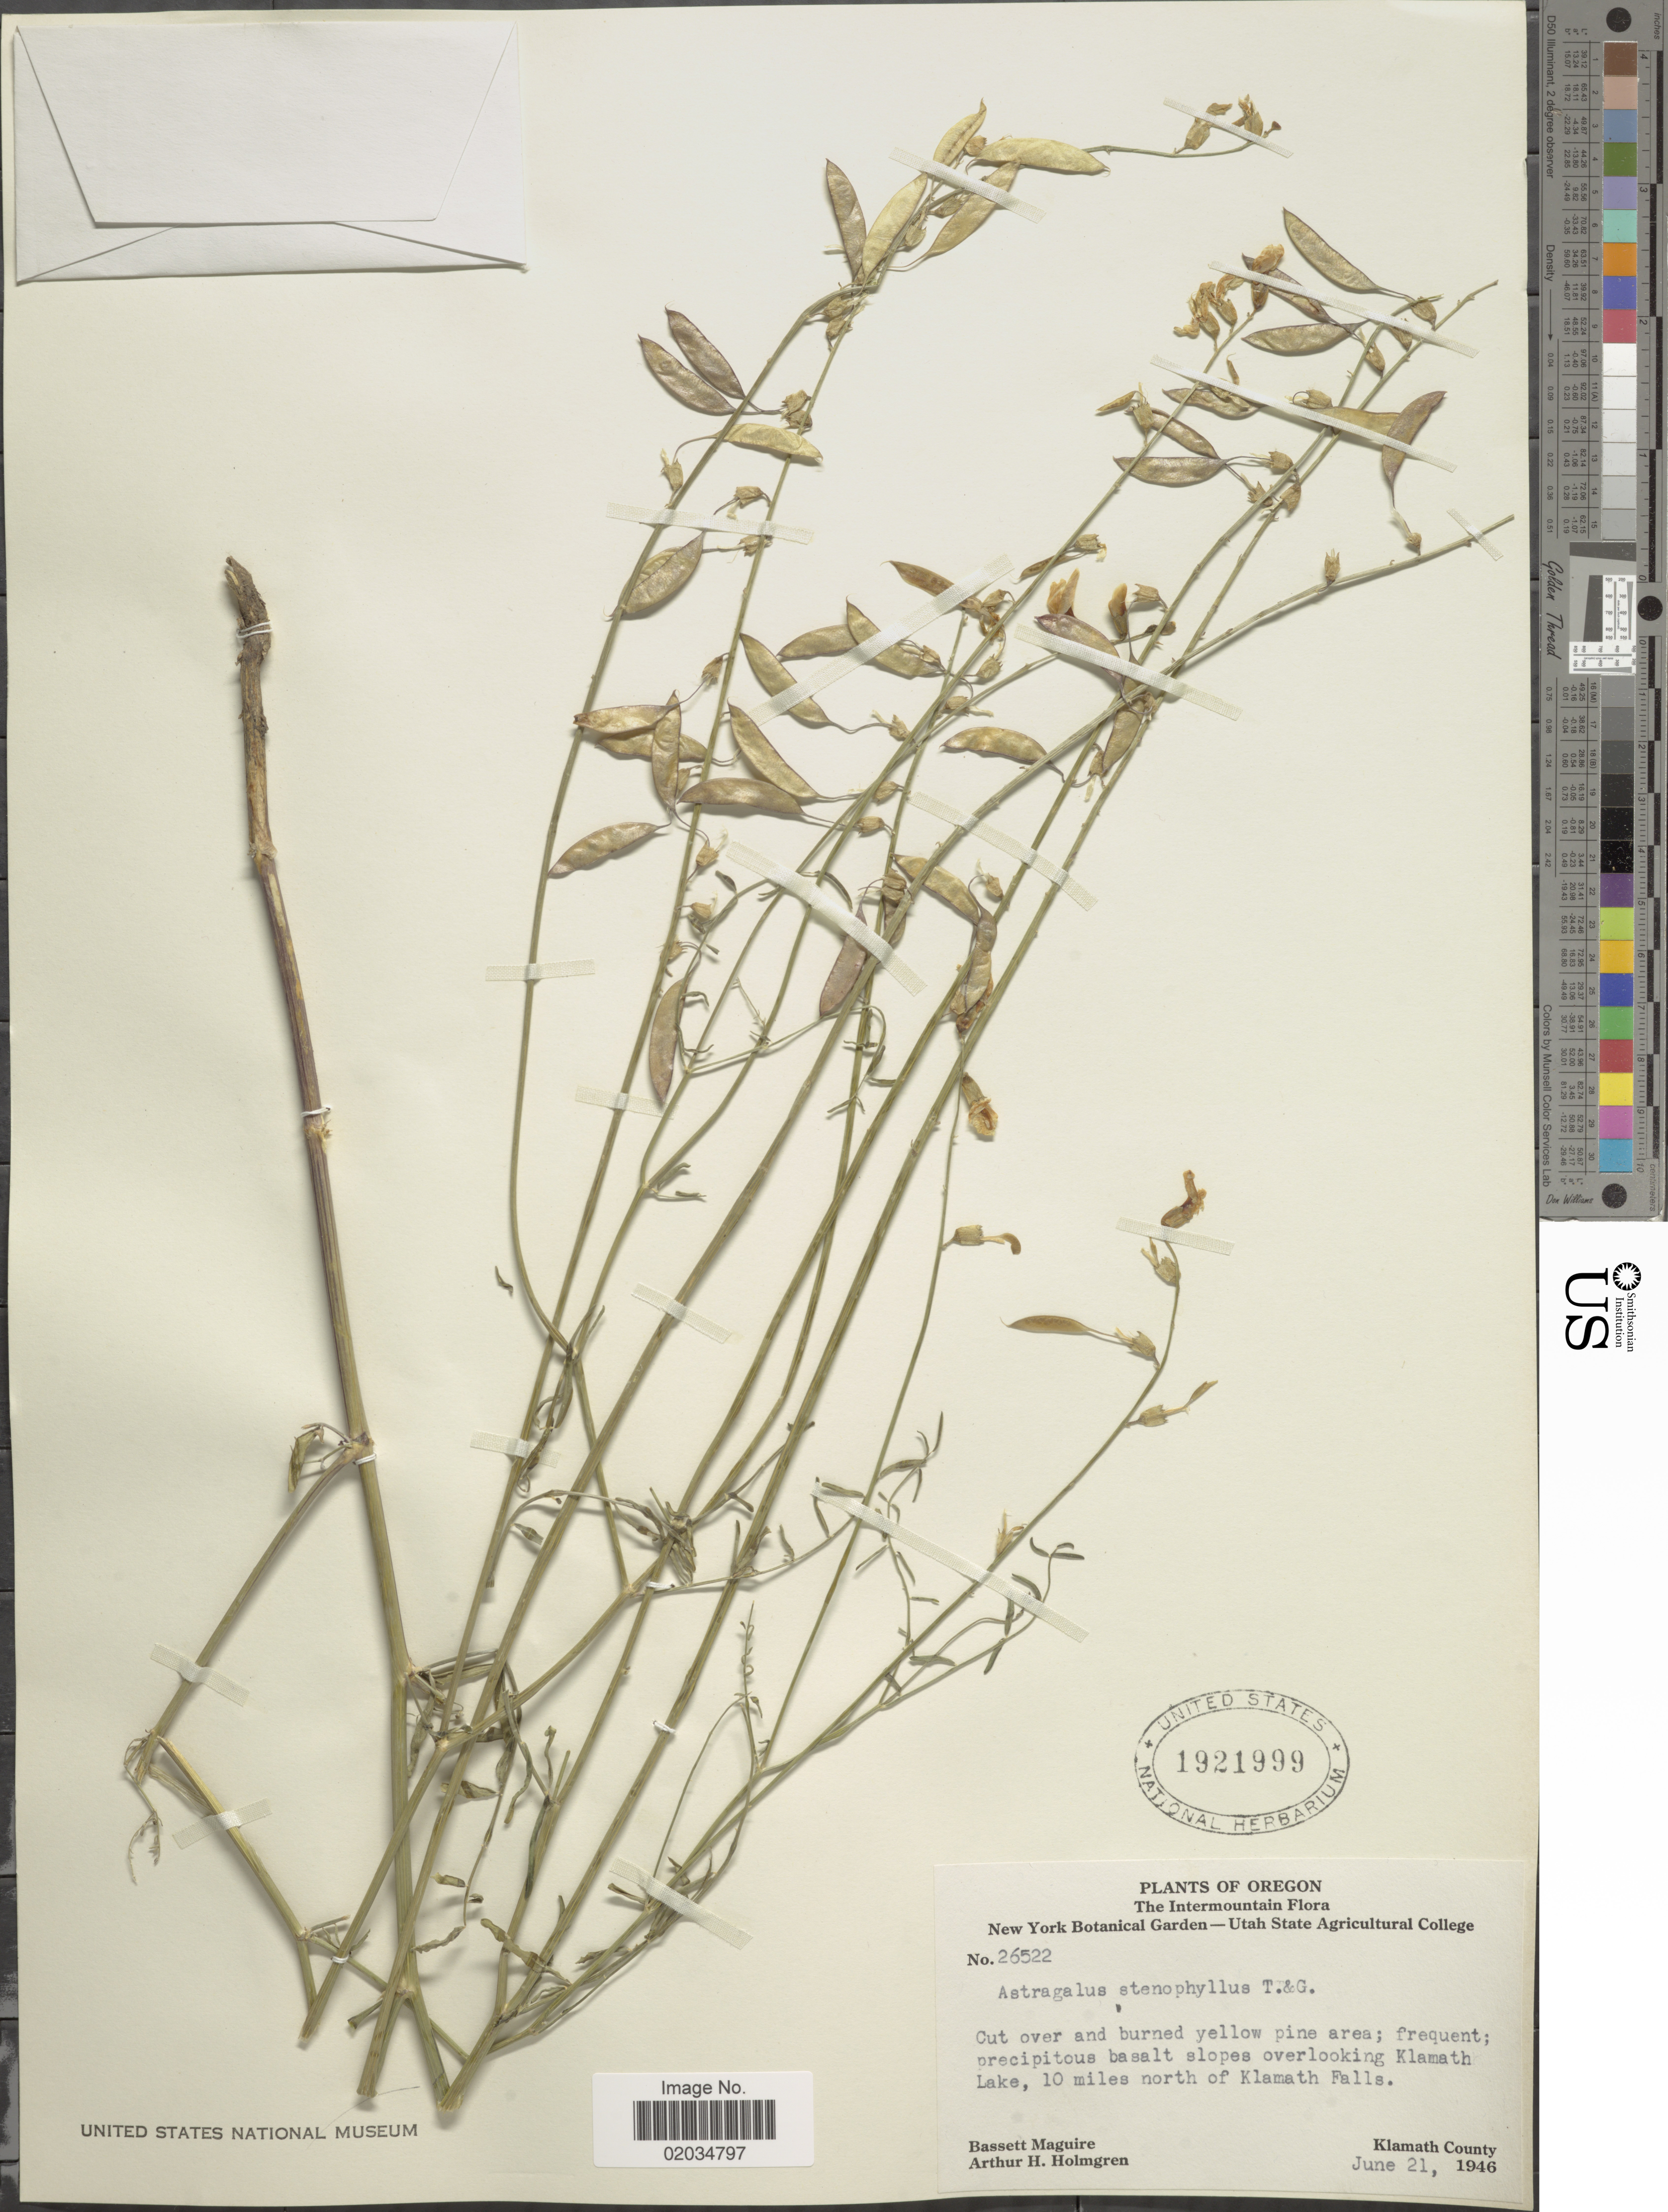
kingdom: Plantae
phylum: Tracheophyta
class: Magnoliopsida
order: Fabales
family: Fabaceae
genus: Astragalus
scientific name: Astragalus stenophyllus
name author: Torr. & A. Gray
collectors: B. Maguire & A. H. Holmgren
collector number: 26522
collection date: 1946-06-21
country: United States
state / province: Oregon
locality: Intermountain. slopes overlooking Klamath Lake, 10 miles north of Klamath Falls. Klamath County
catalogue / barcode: US 1921999